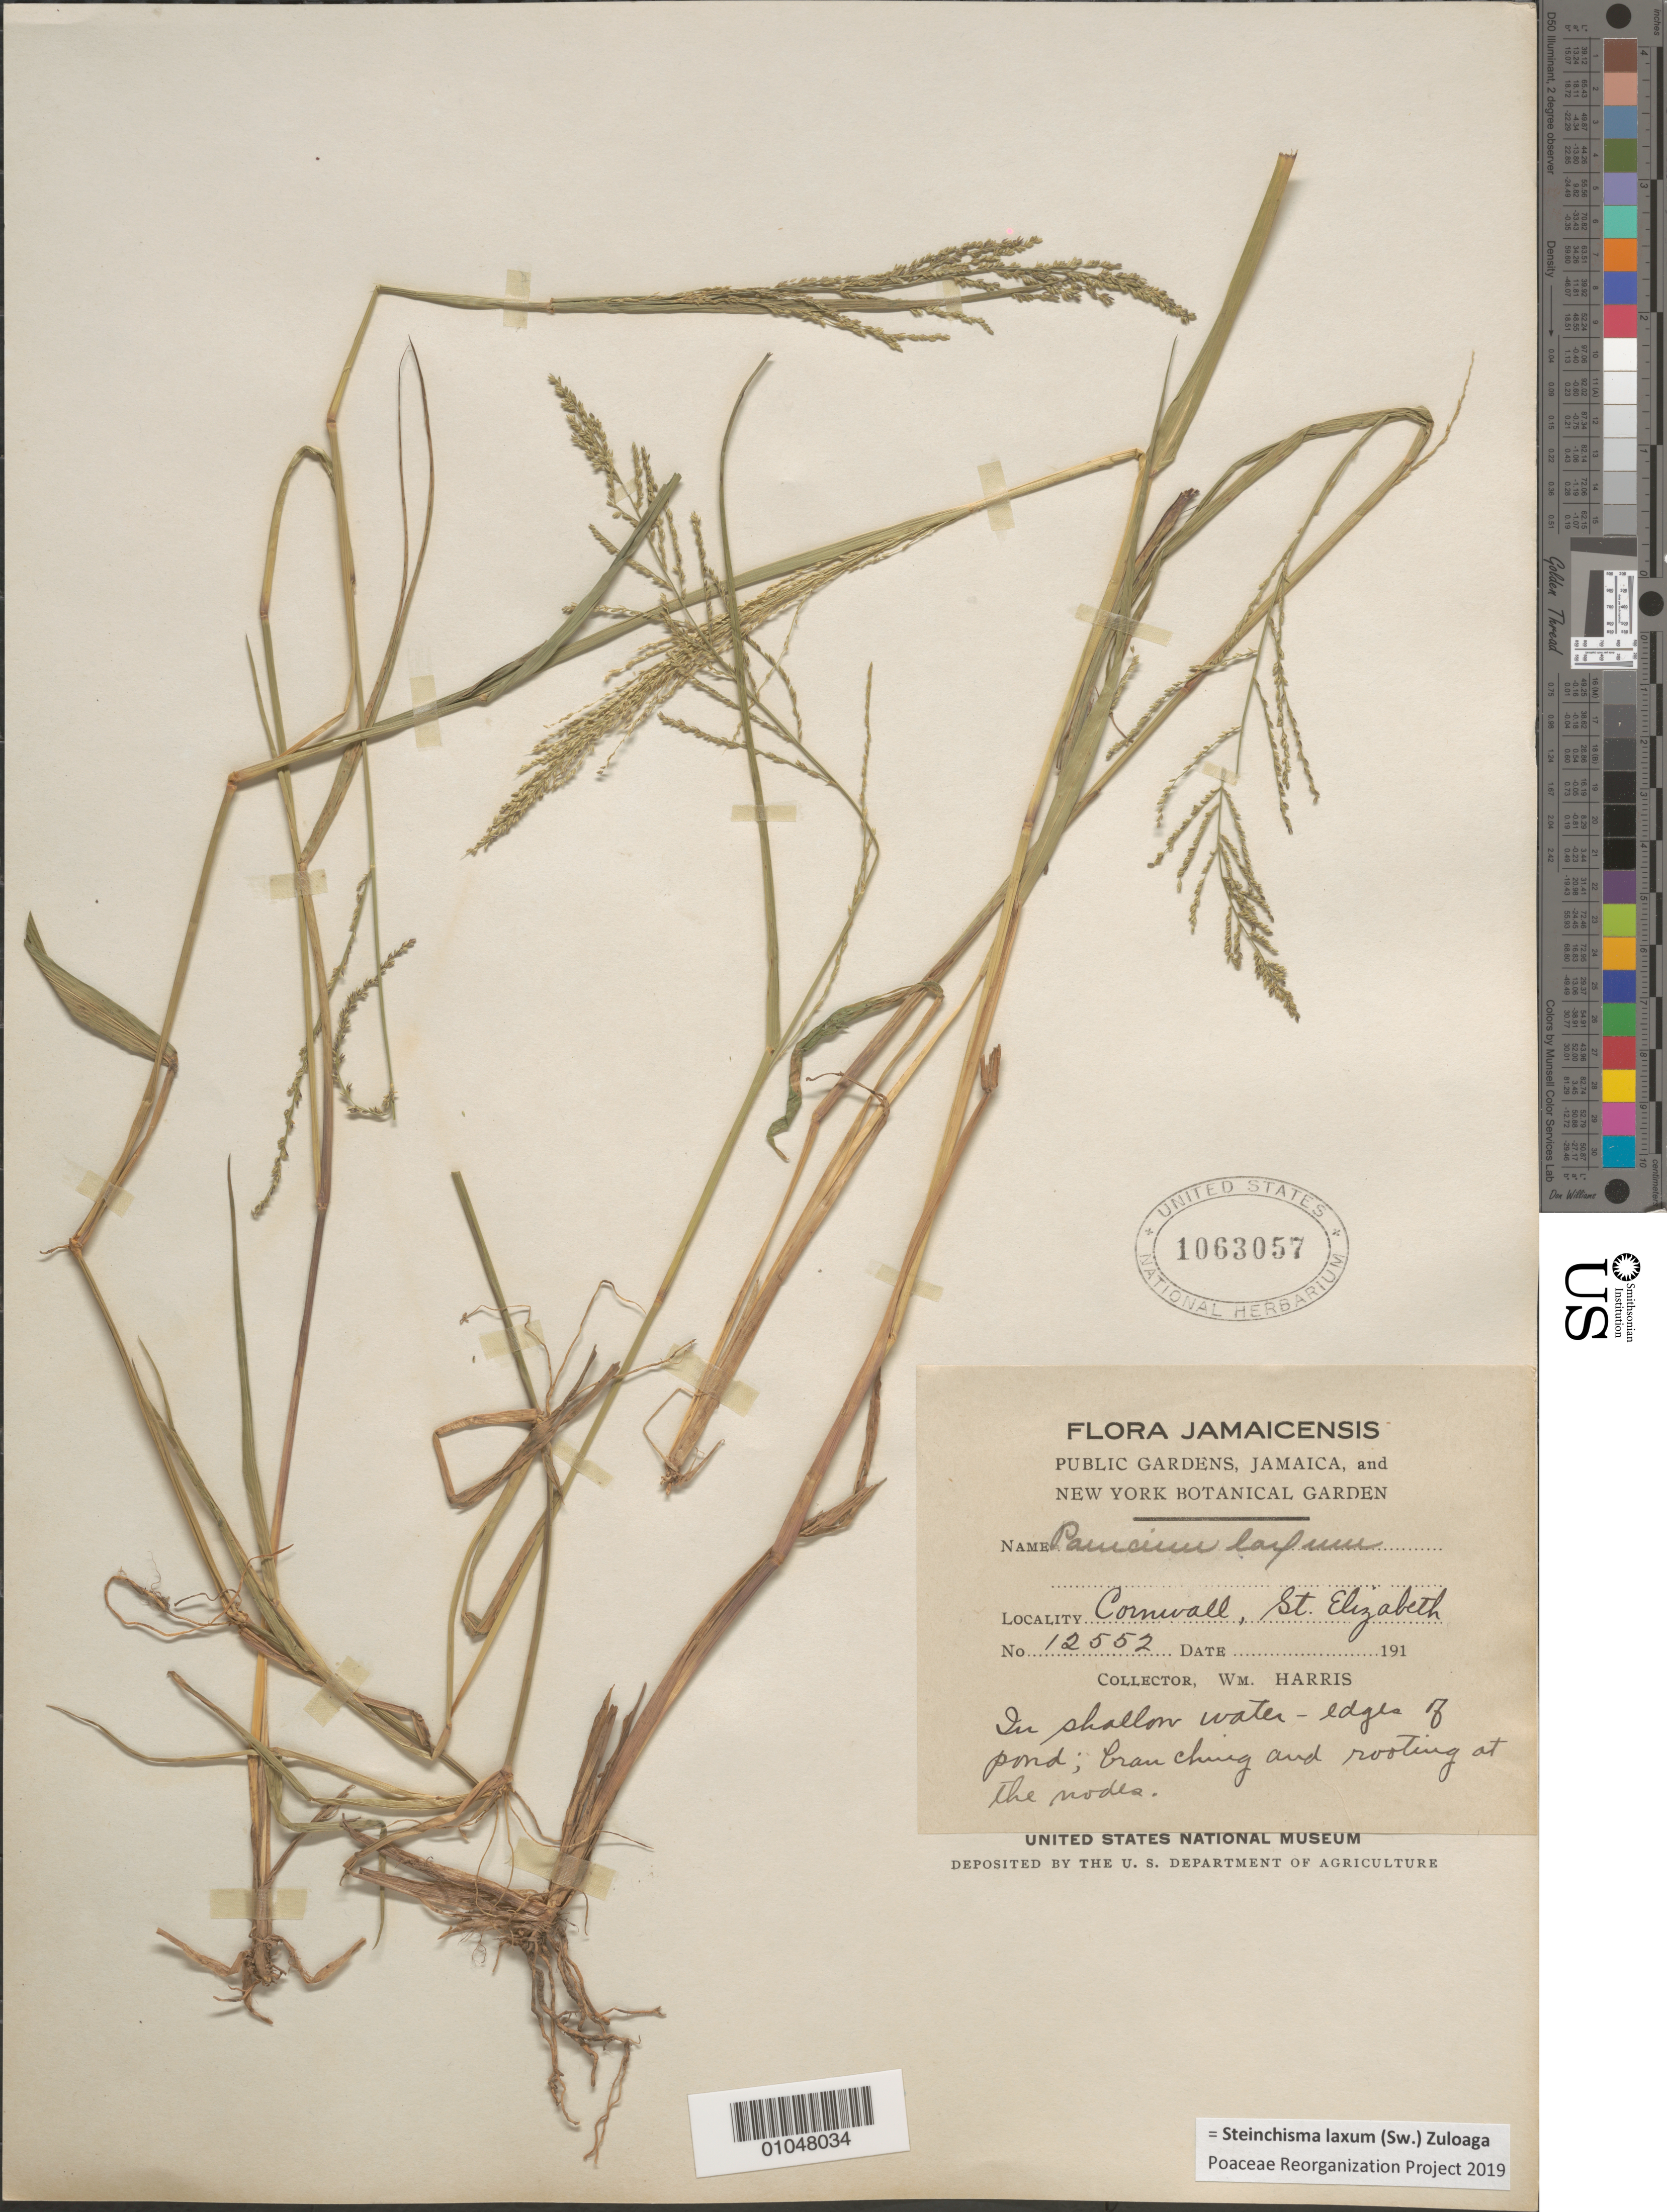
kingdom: Plantae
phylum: Tracheophyta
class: Liliopsida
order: Poales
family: Poaceae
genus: Panicum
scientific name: Panicum laxum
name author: Sw.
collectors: W. Harris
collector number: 12552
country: Jamaica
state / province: Saint Elizabeth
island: Jamaica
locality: Cornwall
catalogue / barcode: US 1063057